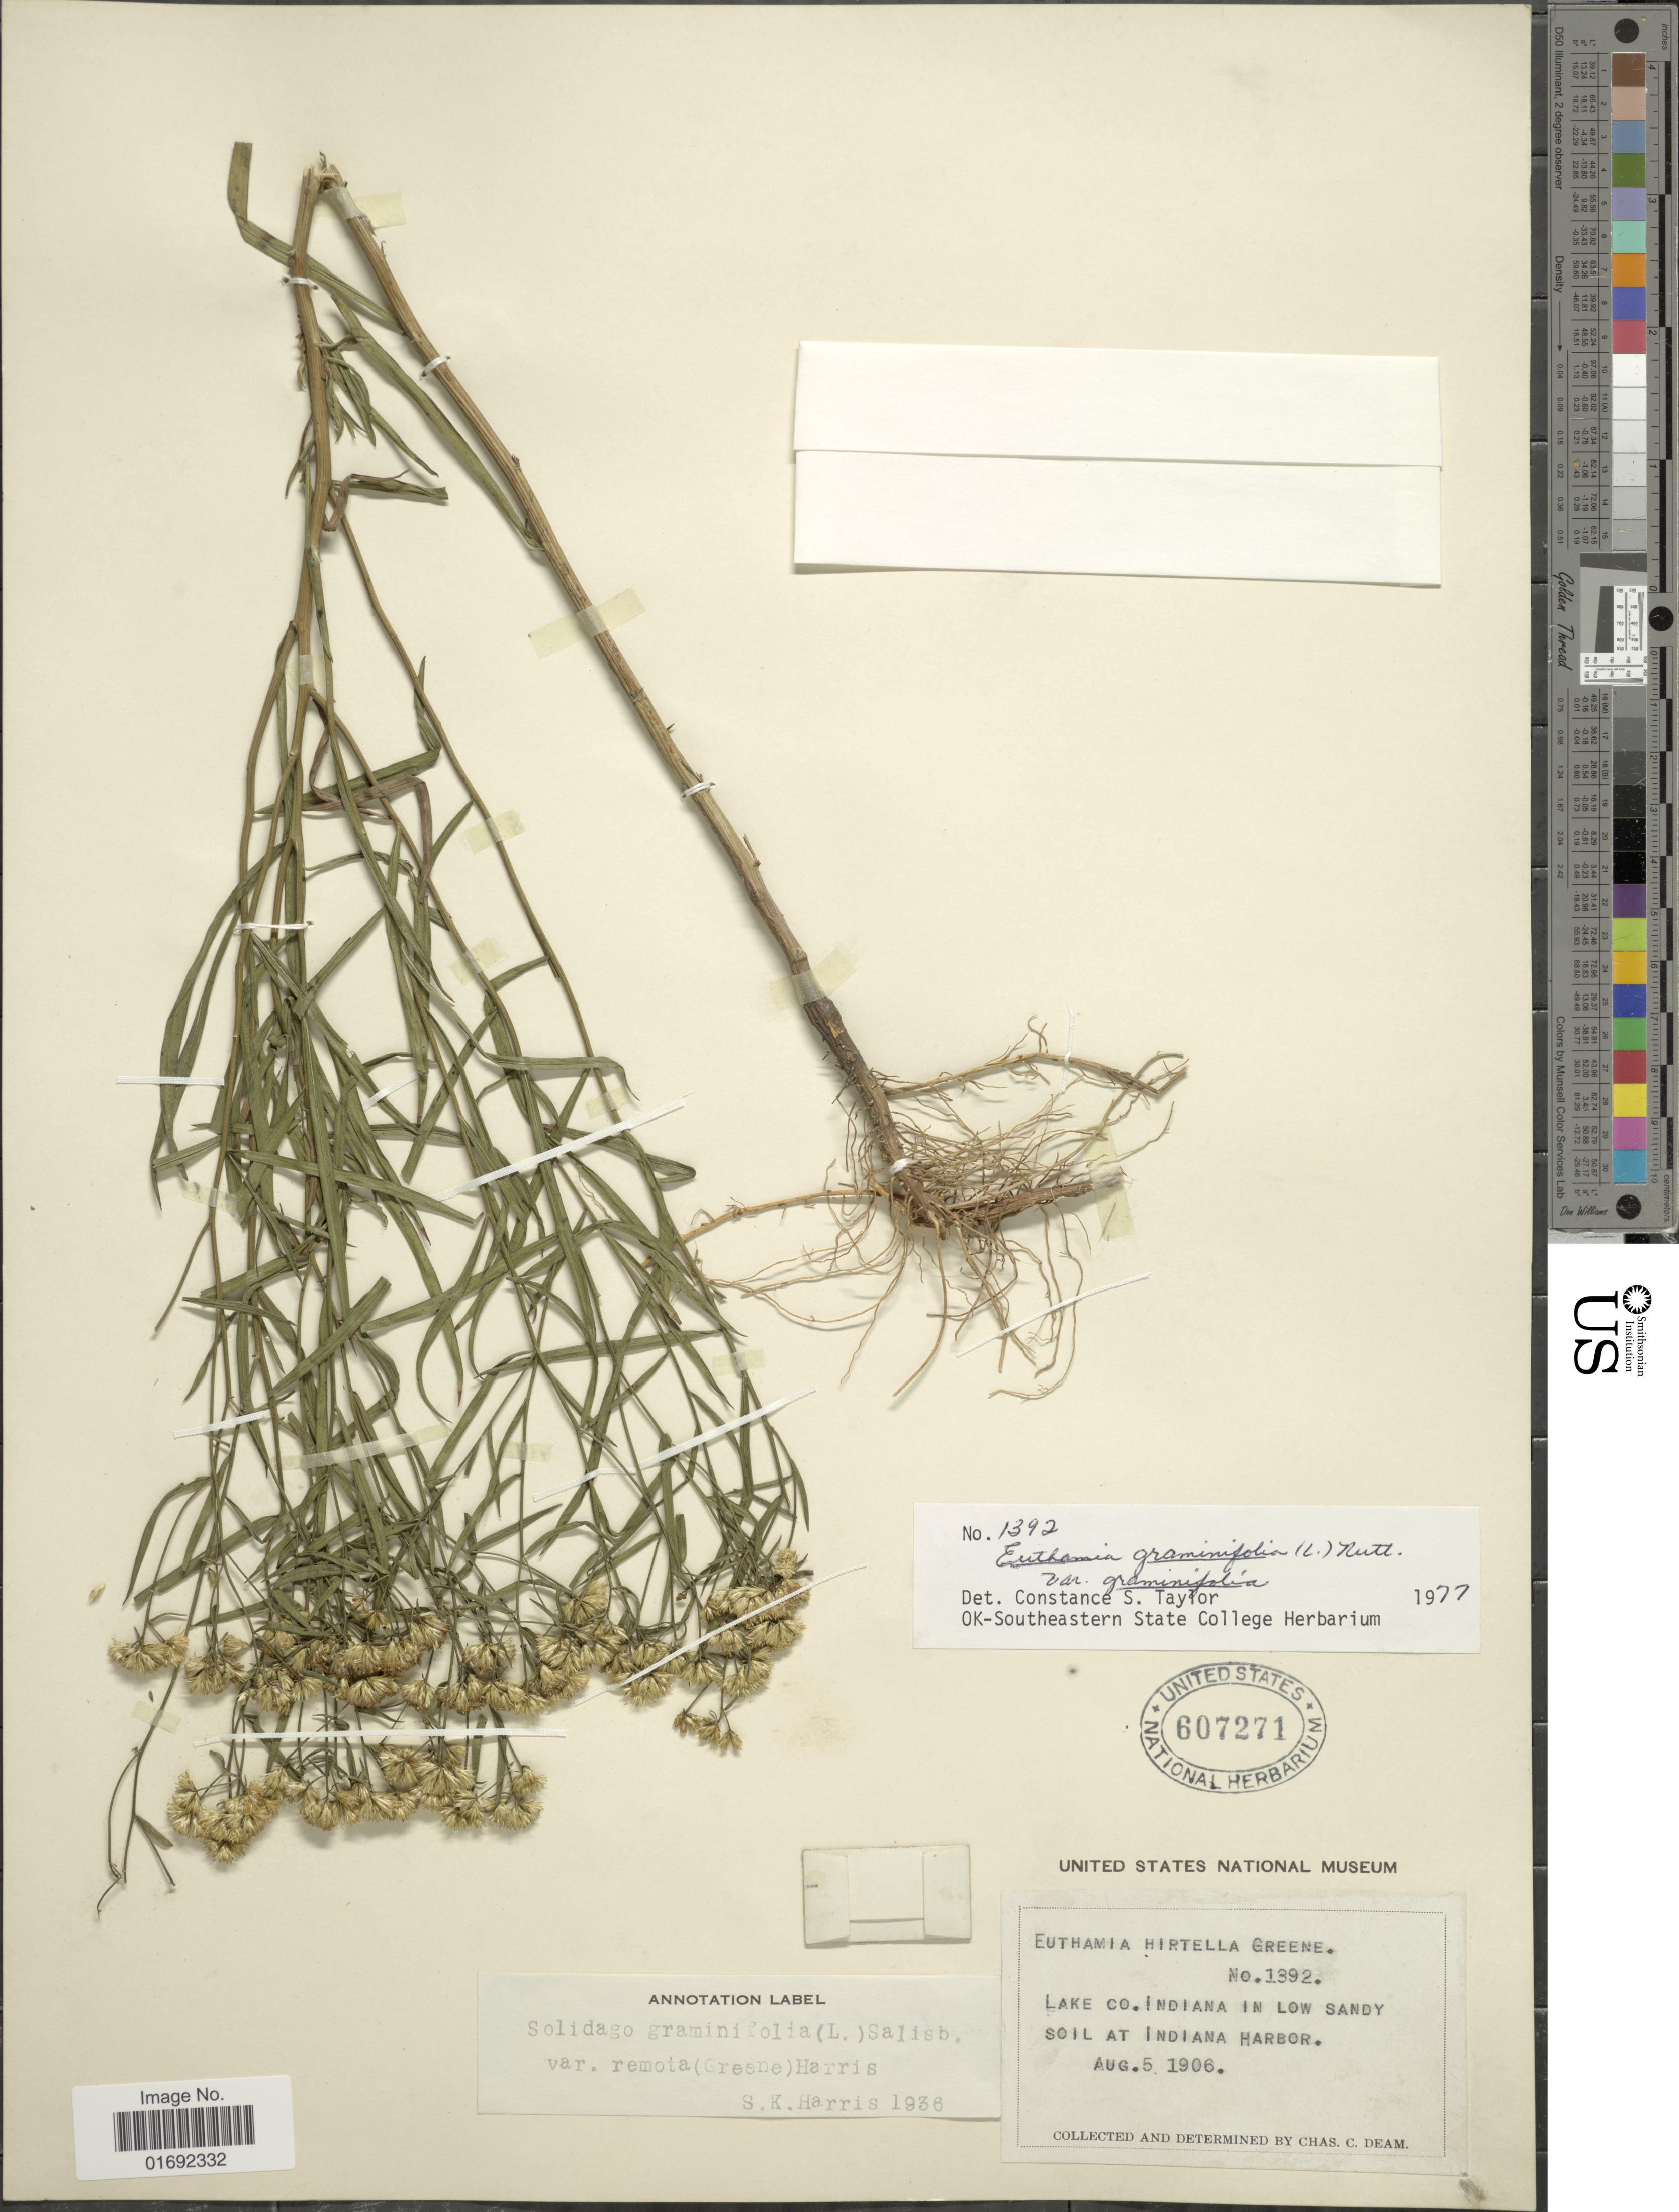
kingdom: Plantae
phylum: Tracheophyta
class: Magnoliopsida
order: Asterales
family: Asteraceae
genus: Euthamia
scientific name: Euthamia graminifolia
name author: (L.) Nutt.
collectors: C. C. Deam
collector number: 1392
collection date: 1906-08-05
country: United States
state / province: Indiana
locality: Lake Co., Indiana in low sandy soil at Indiana Harbor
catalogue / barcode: US 607271